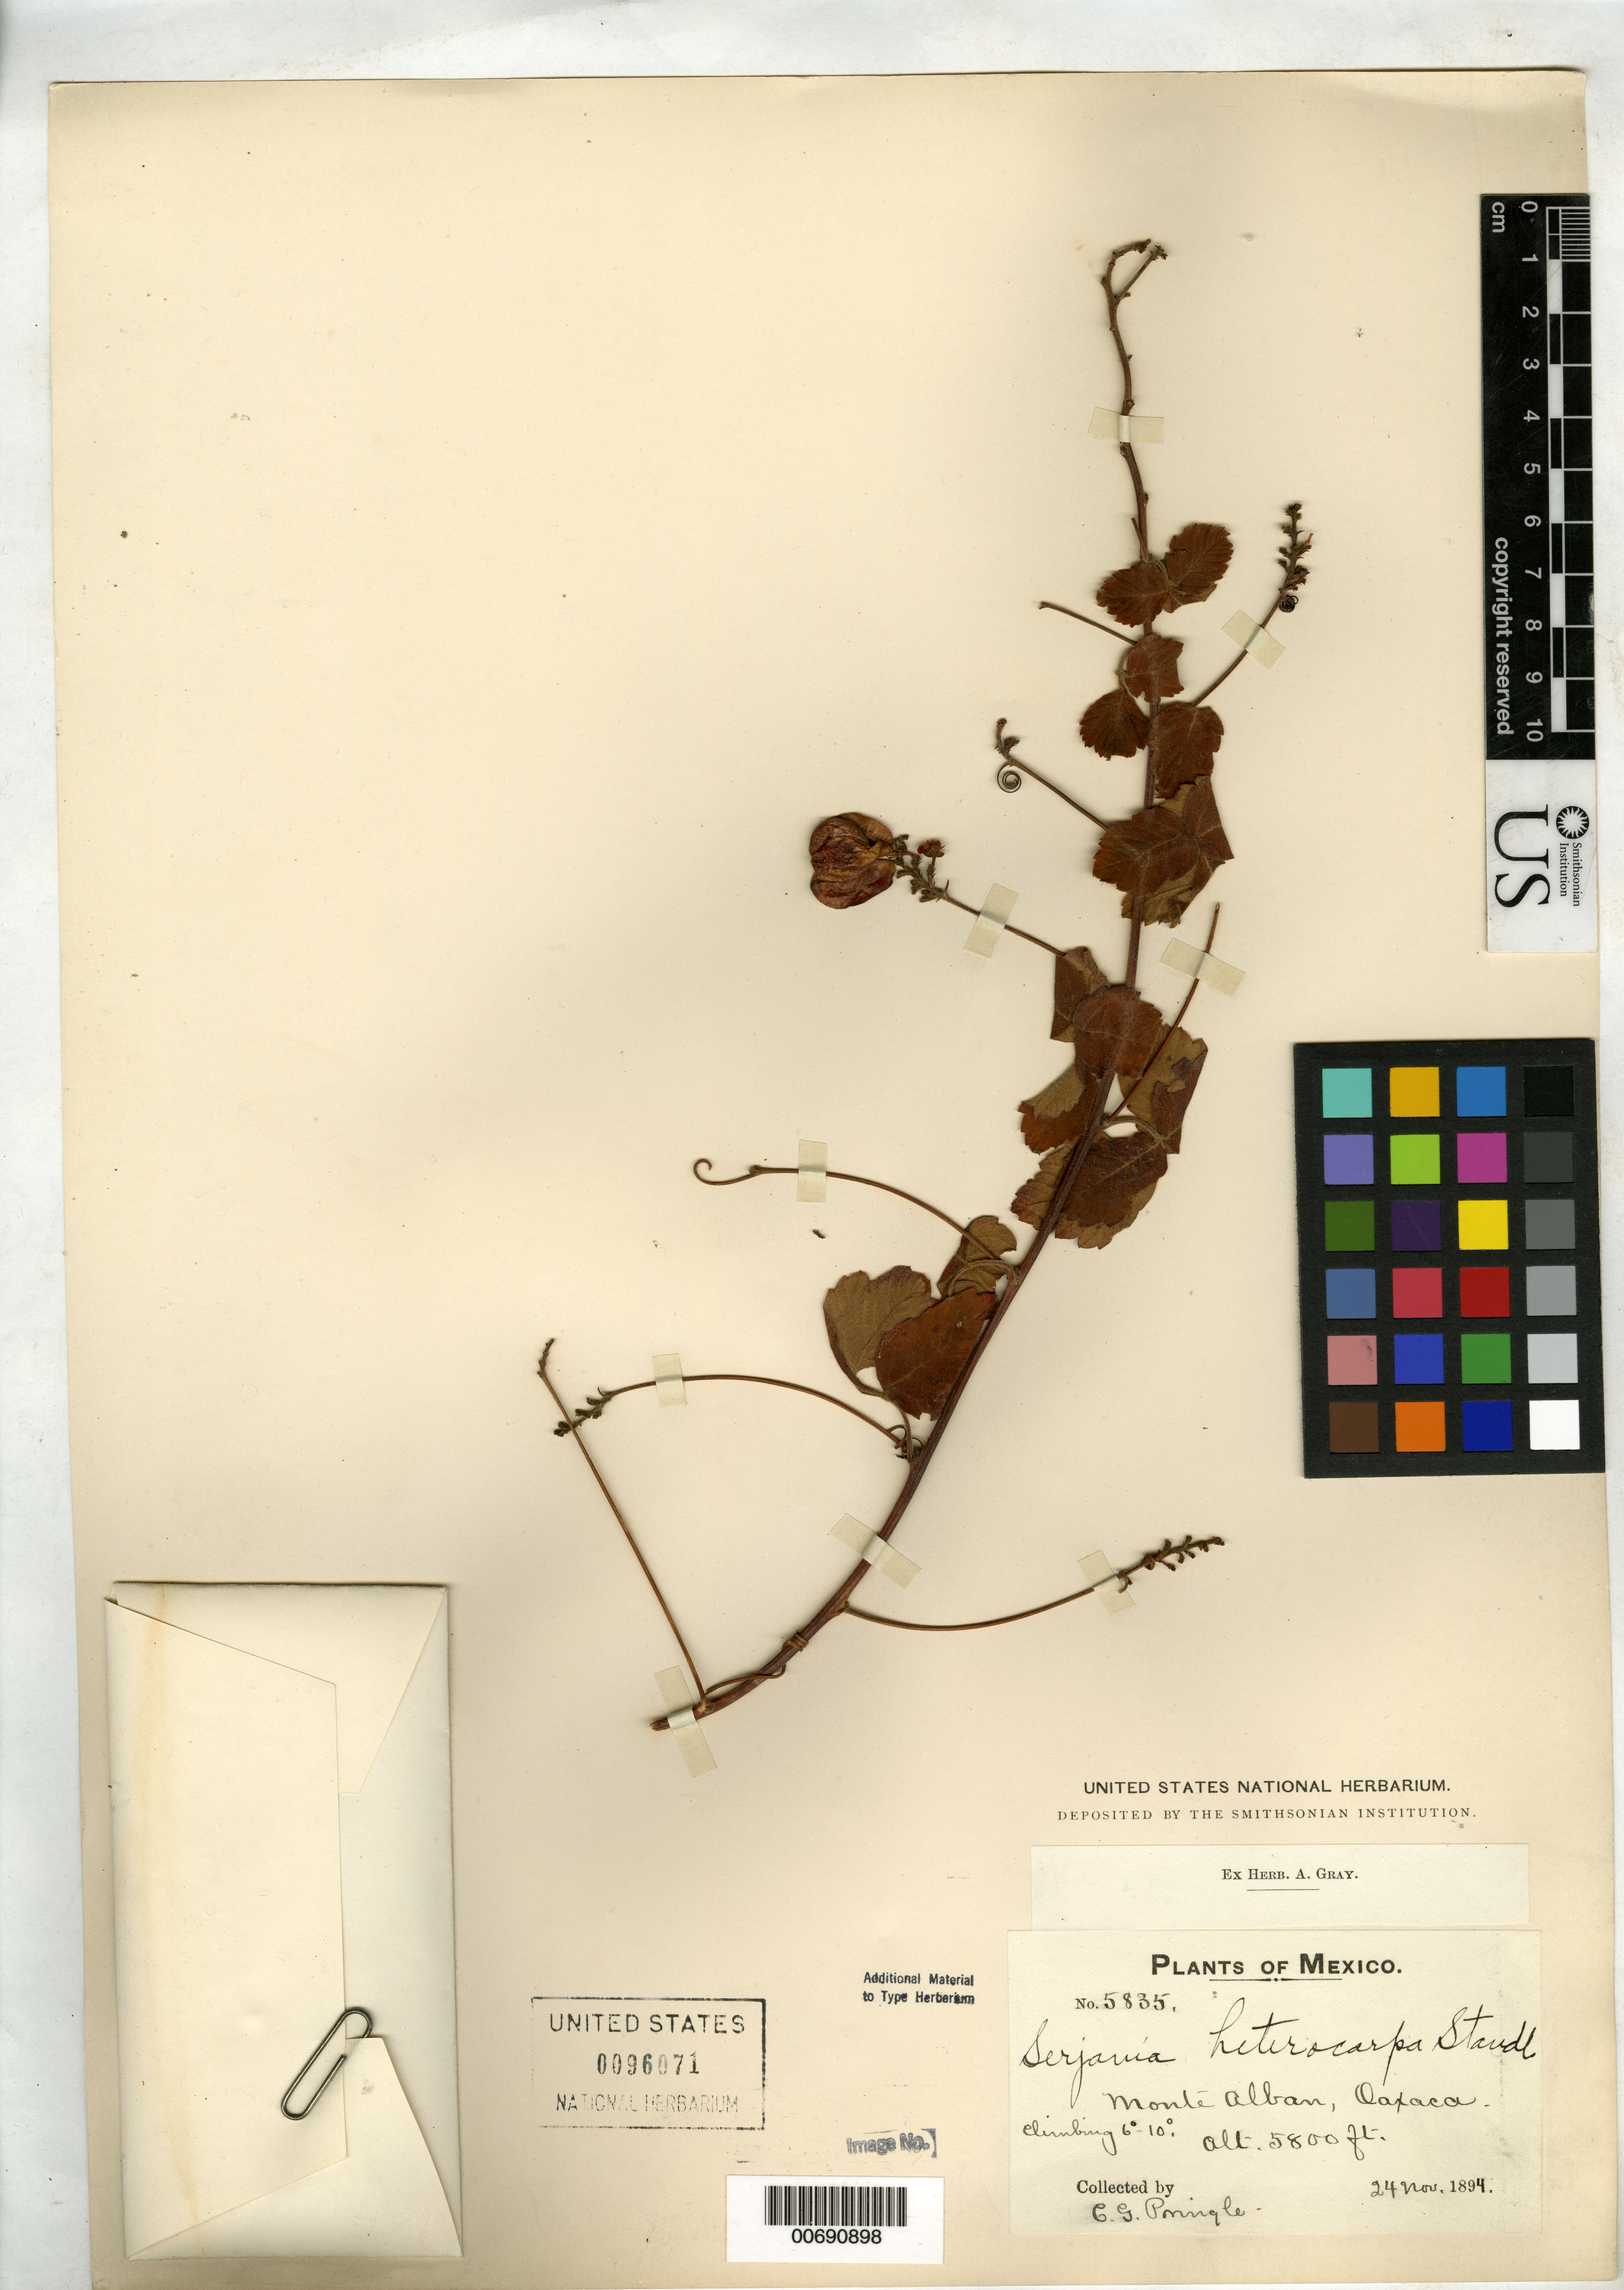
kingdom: Plantae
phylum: Tracheophyta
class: Magnoliopsida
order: Sapindales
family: Sapindaceae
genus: Serjania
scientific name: Serjania heterocarpa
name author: Standl.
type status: Isotype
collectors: C. G. Pringle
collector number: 5835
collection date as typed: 24 Nov 1894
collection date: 1894-11-24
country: Mexico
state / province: Oaxaca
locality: Oaxaca: Monte Alban.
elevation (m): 1768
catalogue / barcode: US 96071